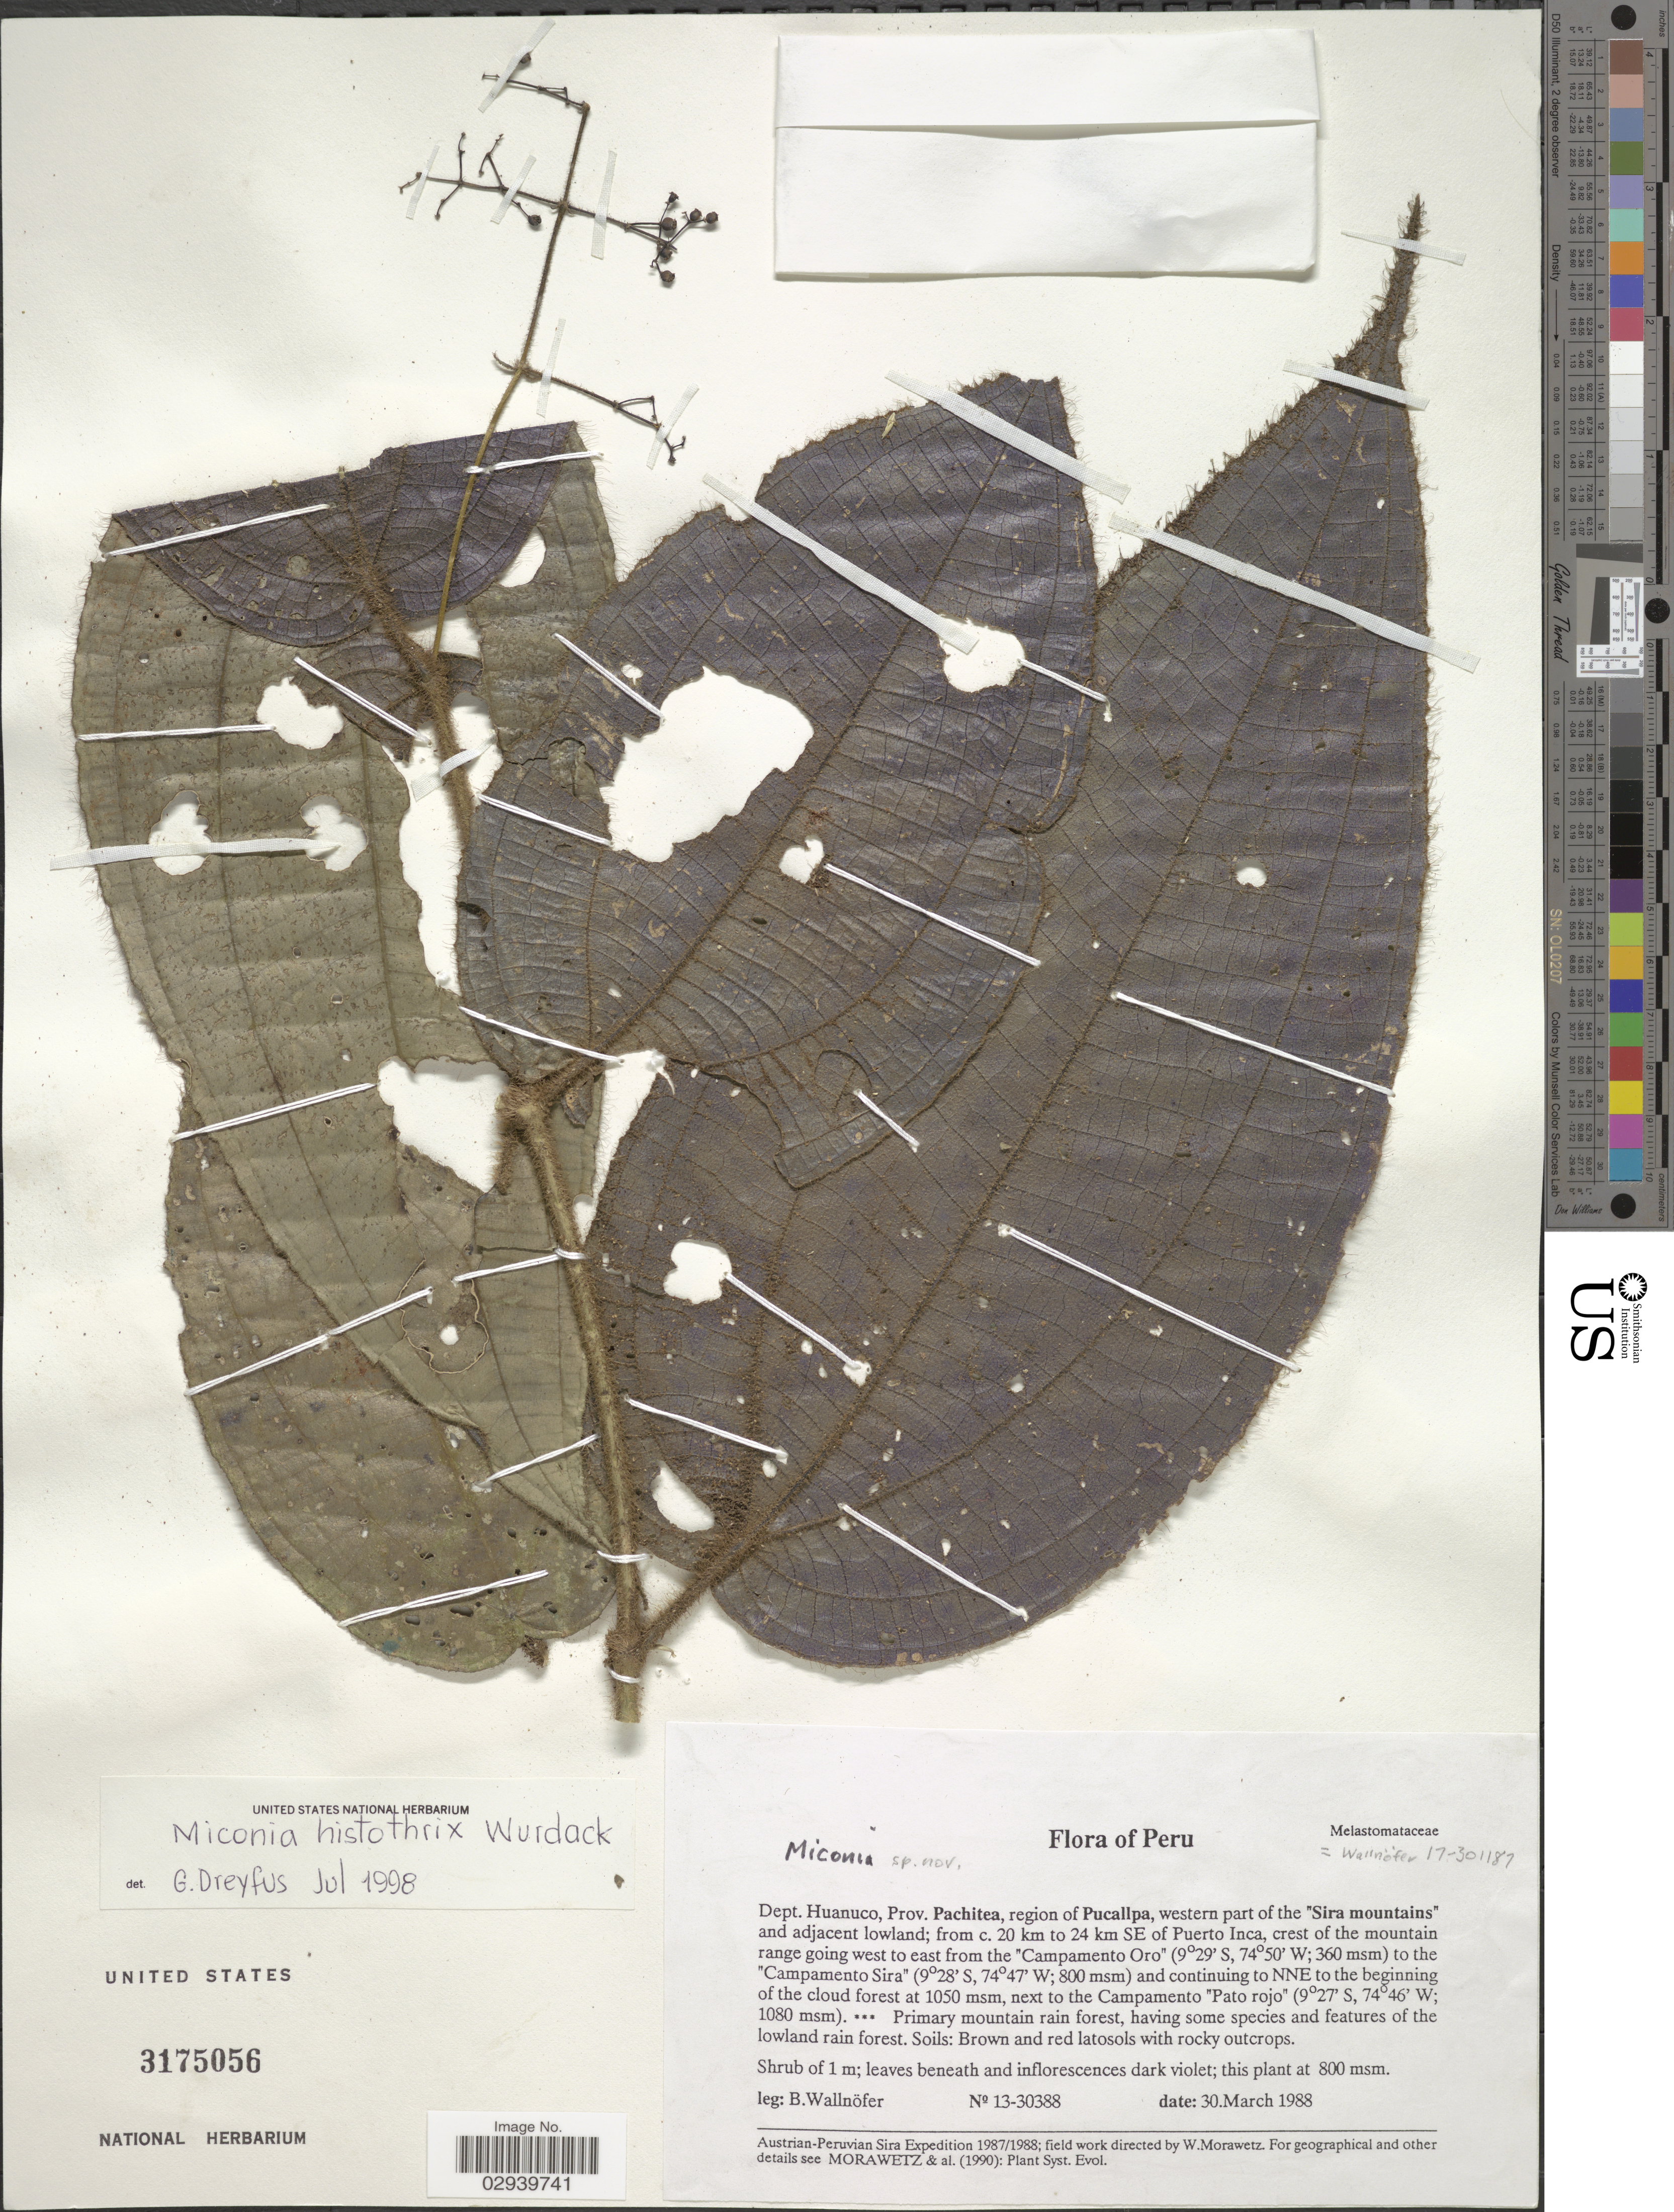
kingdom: Plantae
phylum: Tracheophyta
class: Magnoliopsida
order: Myrtales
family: Melastomataceae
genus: Miconia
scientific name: Miconia histothrix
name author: Wurdack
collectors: B. Wallnöfer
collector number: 13-30388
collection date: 1988-03-30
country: Peru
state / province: Huánuco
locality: Dept. Huanuco, Prov. Pachitea, region of Pucallpa, western part of the "Sira mountains" adjacent lowland; from c. 20 km to 24 SE of Puerto Inca, crest of the mountain range going west to east from the "Campamento Oro" to the "Campamento Sira" and continuing to NNE to the beginning of the cloud forest 1050 msm, next to the Campamento "Pato rojo".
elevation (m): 360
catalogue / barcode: US 3175056